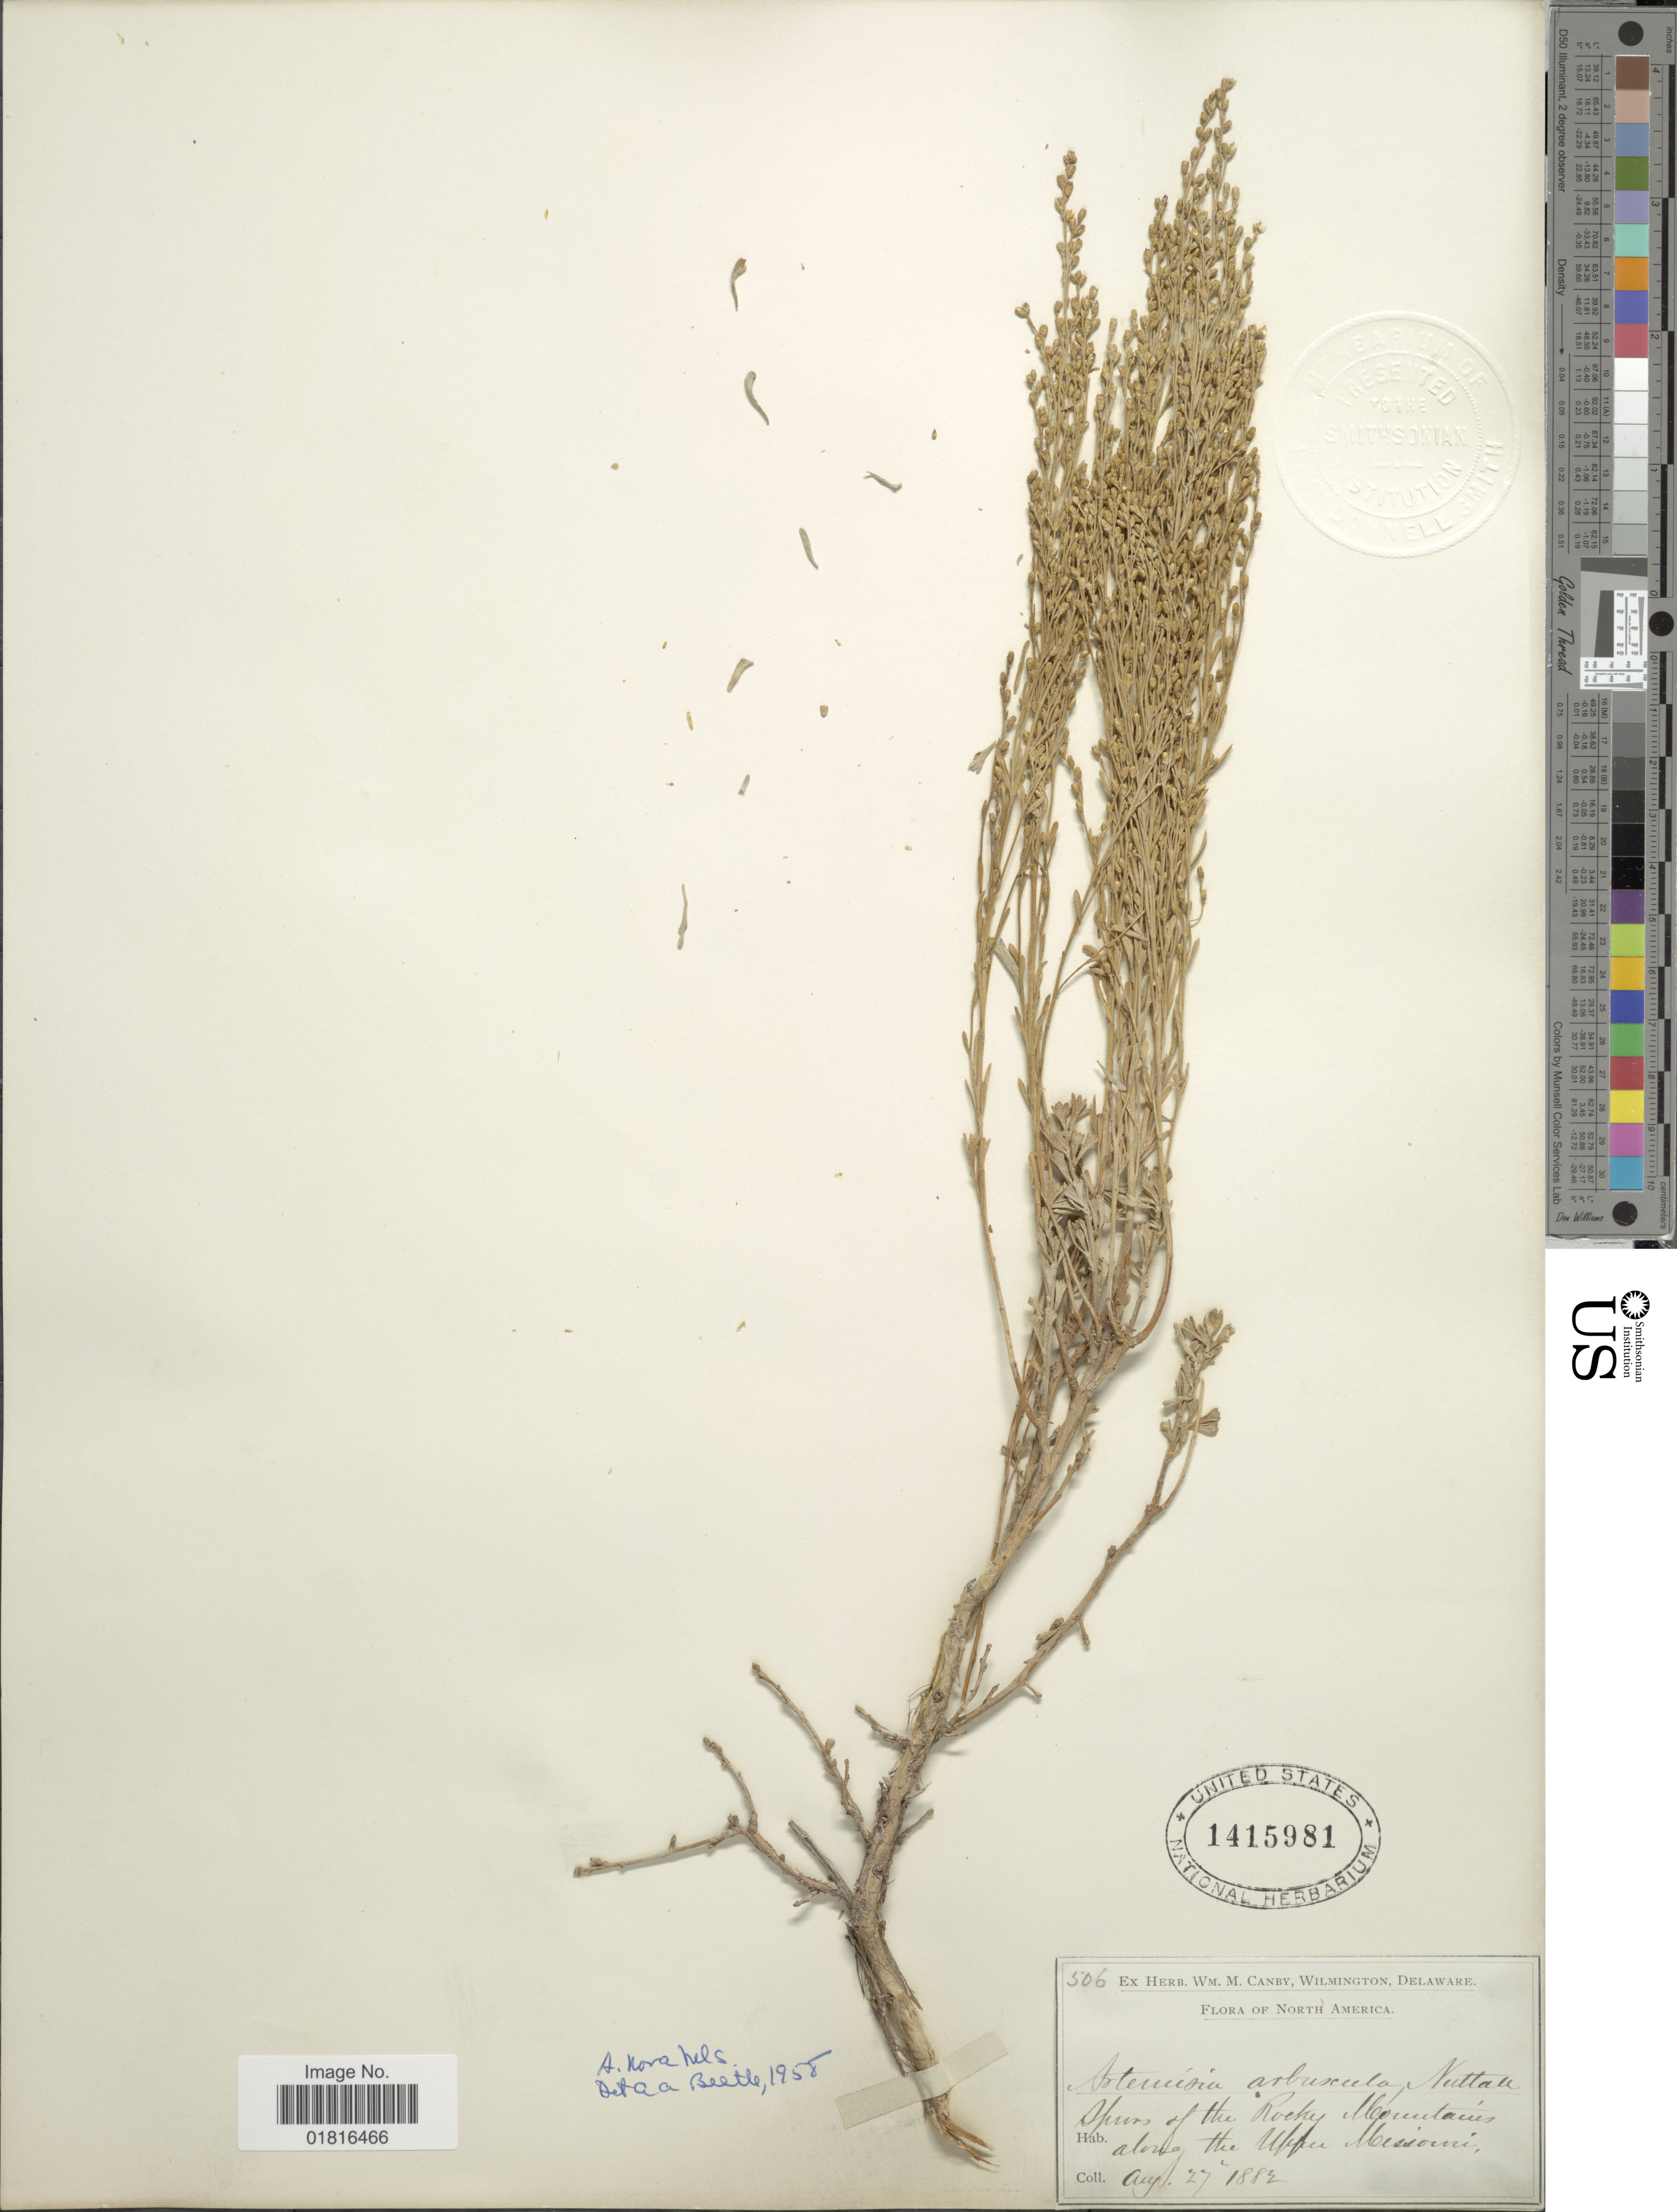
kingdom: Plantae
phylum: Tracheophyta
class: Magnoliopsida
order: Asterales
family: Asteraceae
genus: Artemisia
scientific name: Artemisia nova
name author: A. Nelson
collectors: ex herb. W.M. Canby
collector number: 506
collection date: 1882-08-27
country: United States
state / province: Missouri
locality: Spurs of the Rocky Mountains along the upper Missouri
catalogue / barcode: US 1415981